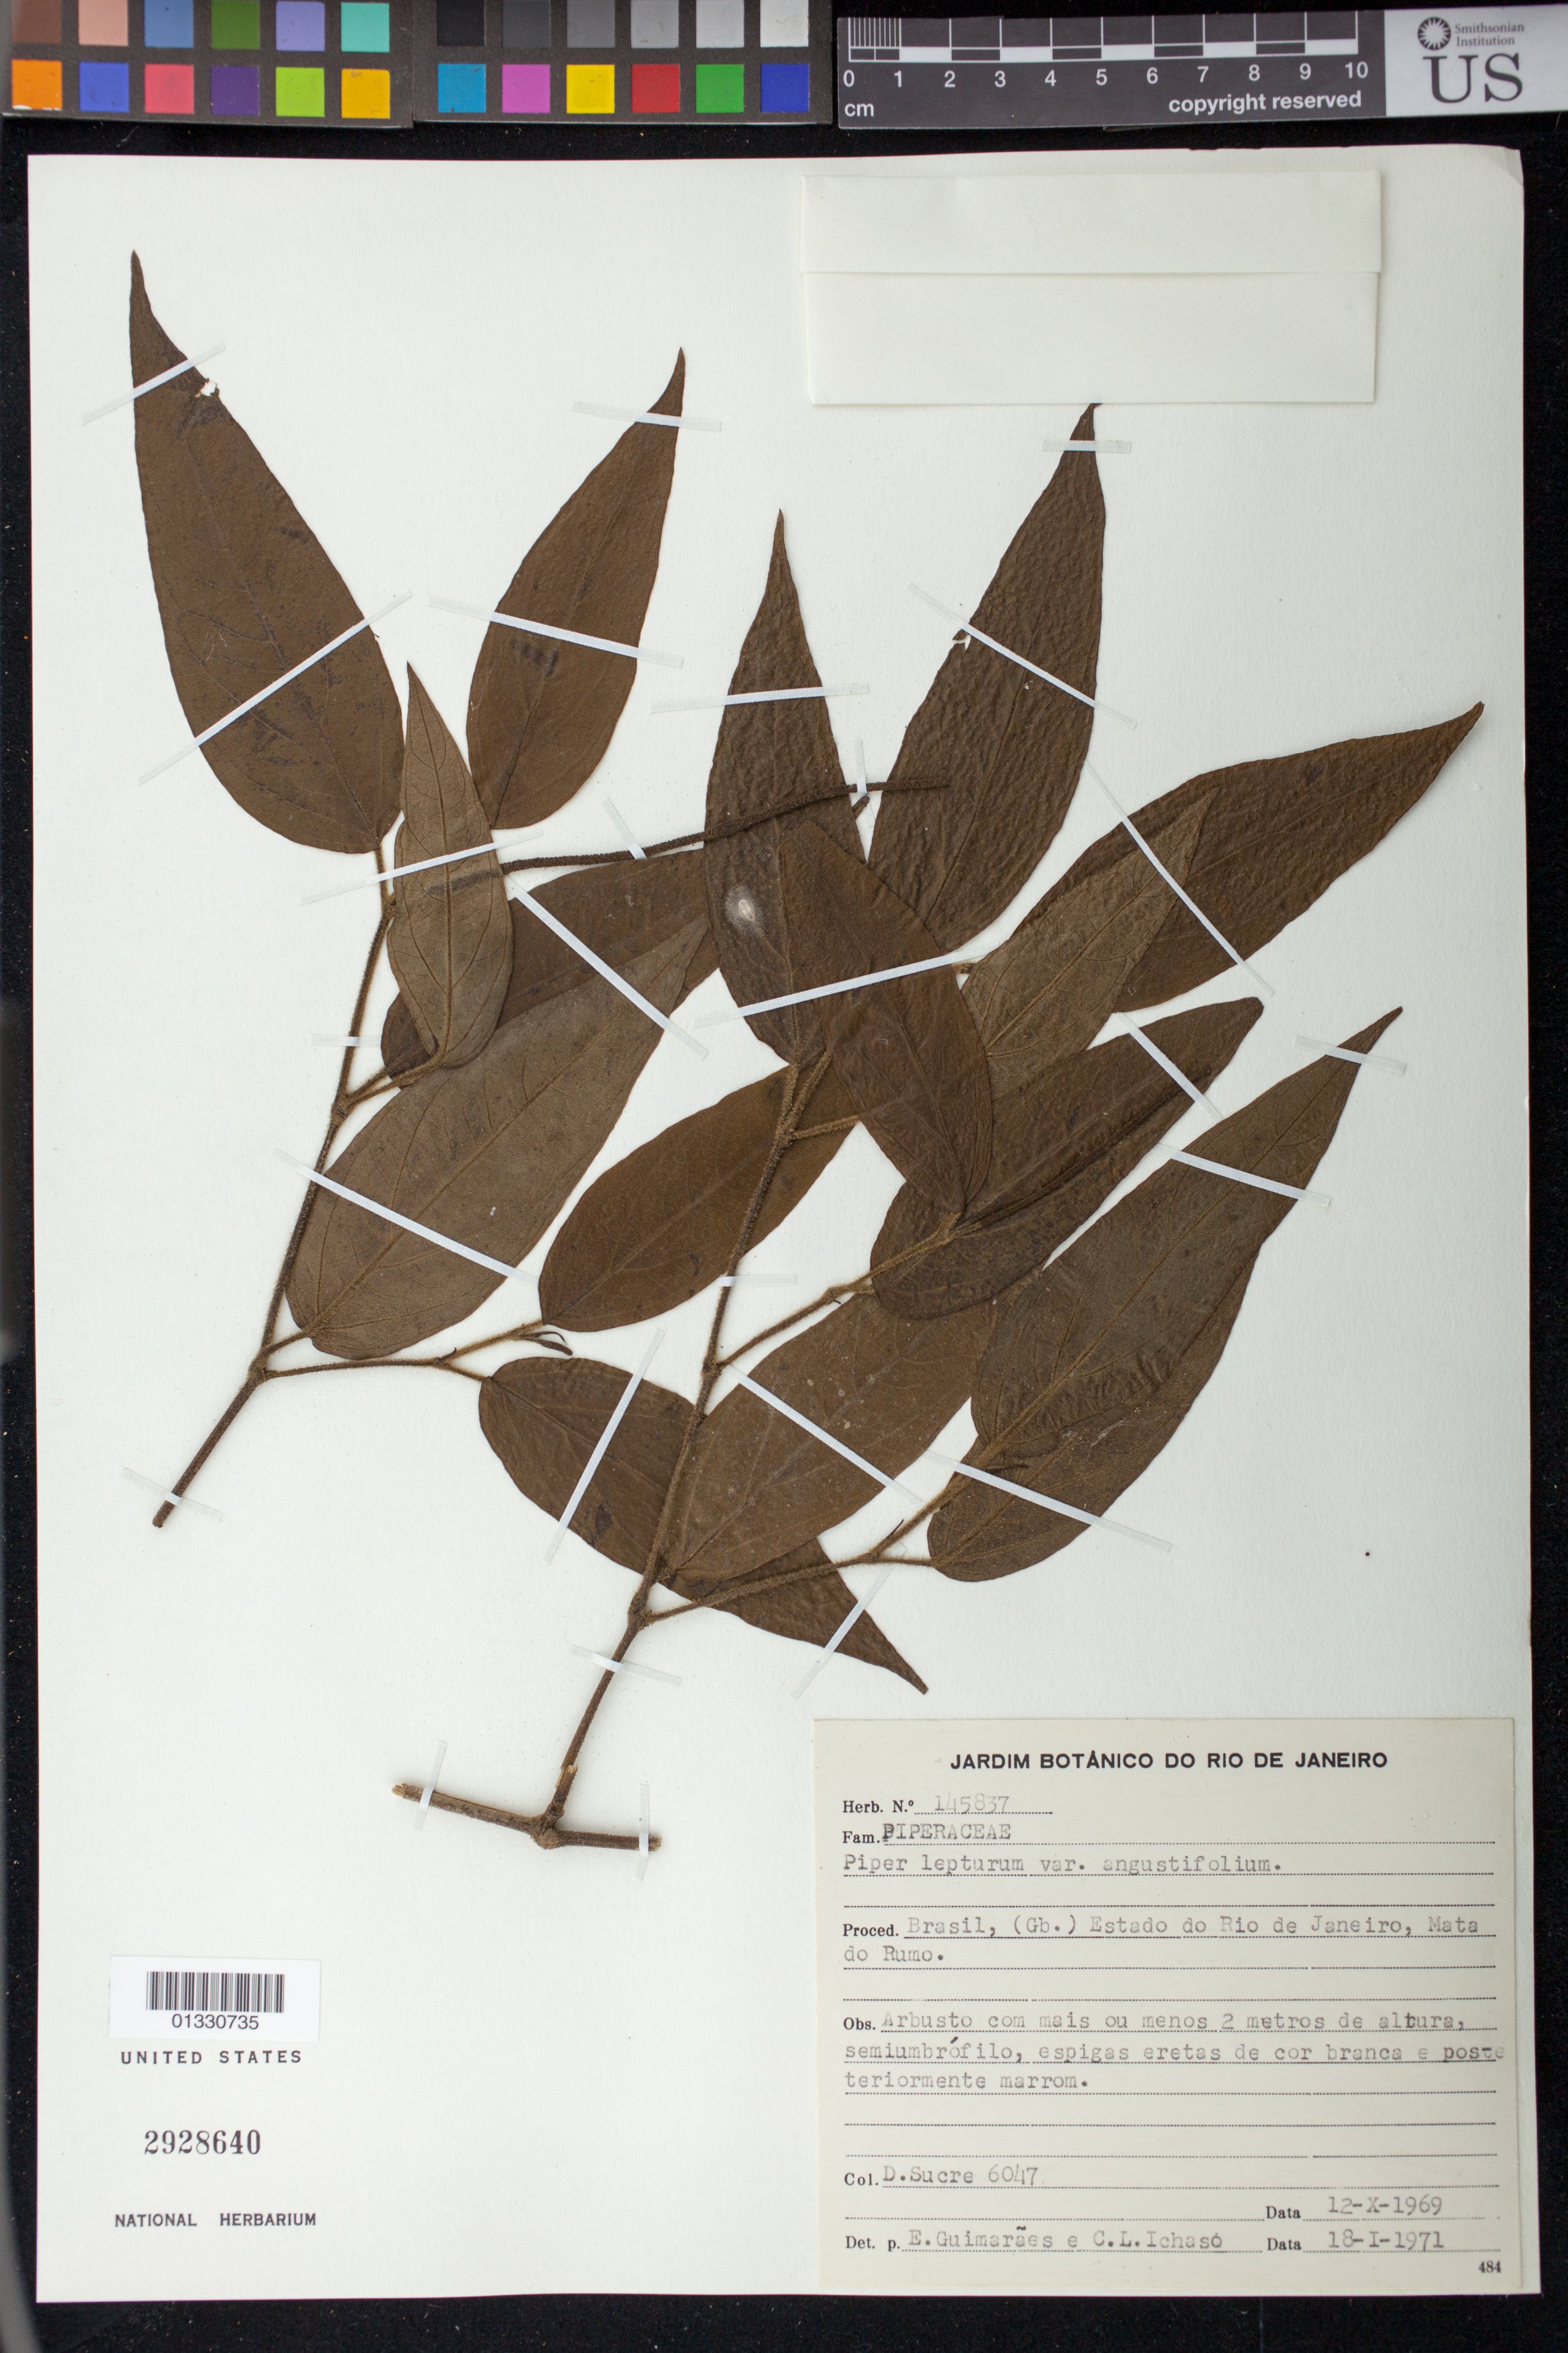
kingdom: Plantae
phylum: Tracheophyta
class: Magnoliopsida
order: Piperales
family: Piperaceae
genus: Piper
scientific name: Piper lepturum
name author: Kunth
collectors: D. Sucre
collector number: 6047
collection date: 1969-10-12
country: Brazil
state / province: Rio de Janeiro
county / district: Rio de Janeiro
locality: MAta do Rumo.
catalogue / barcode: US 2928640